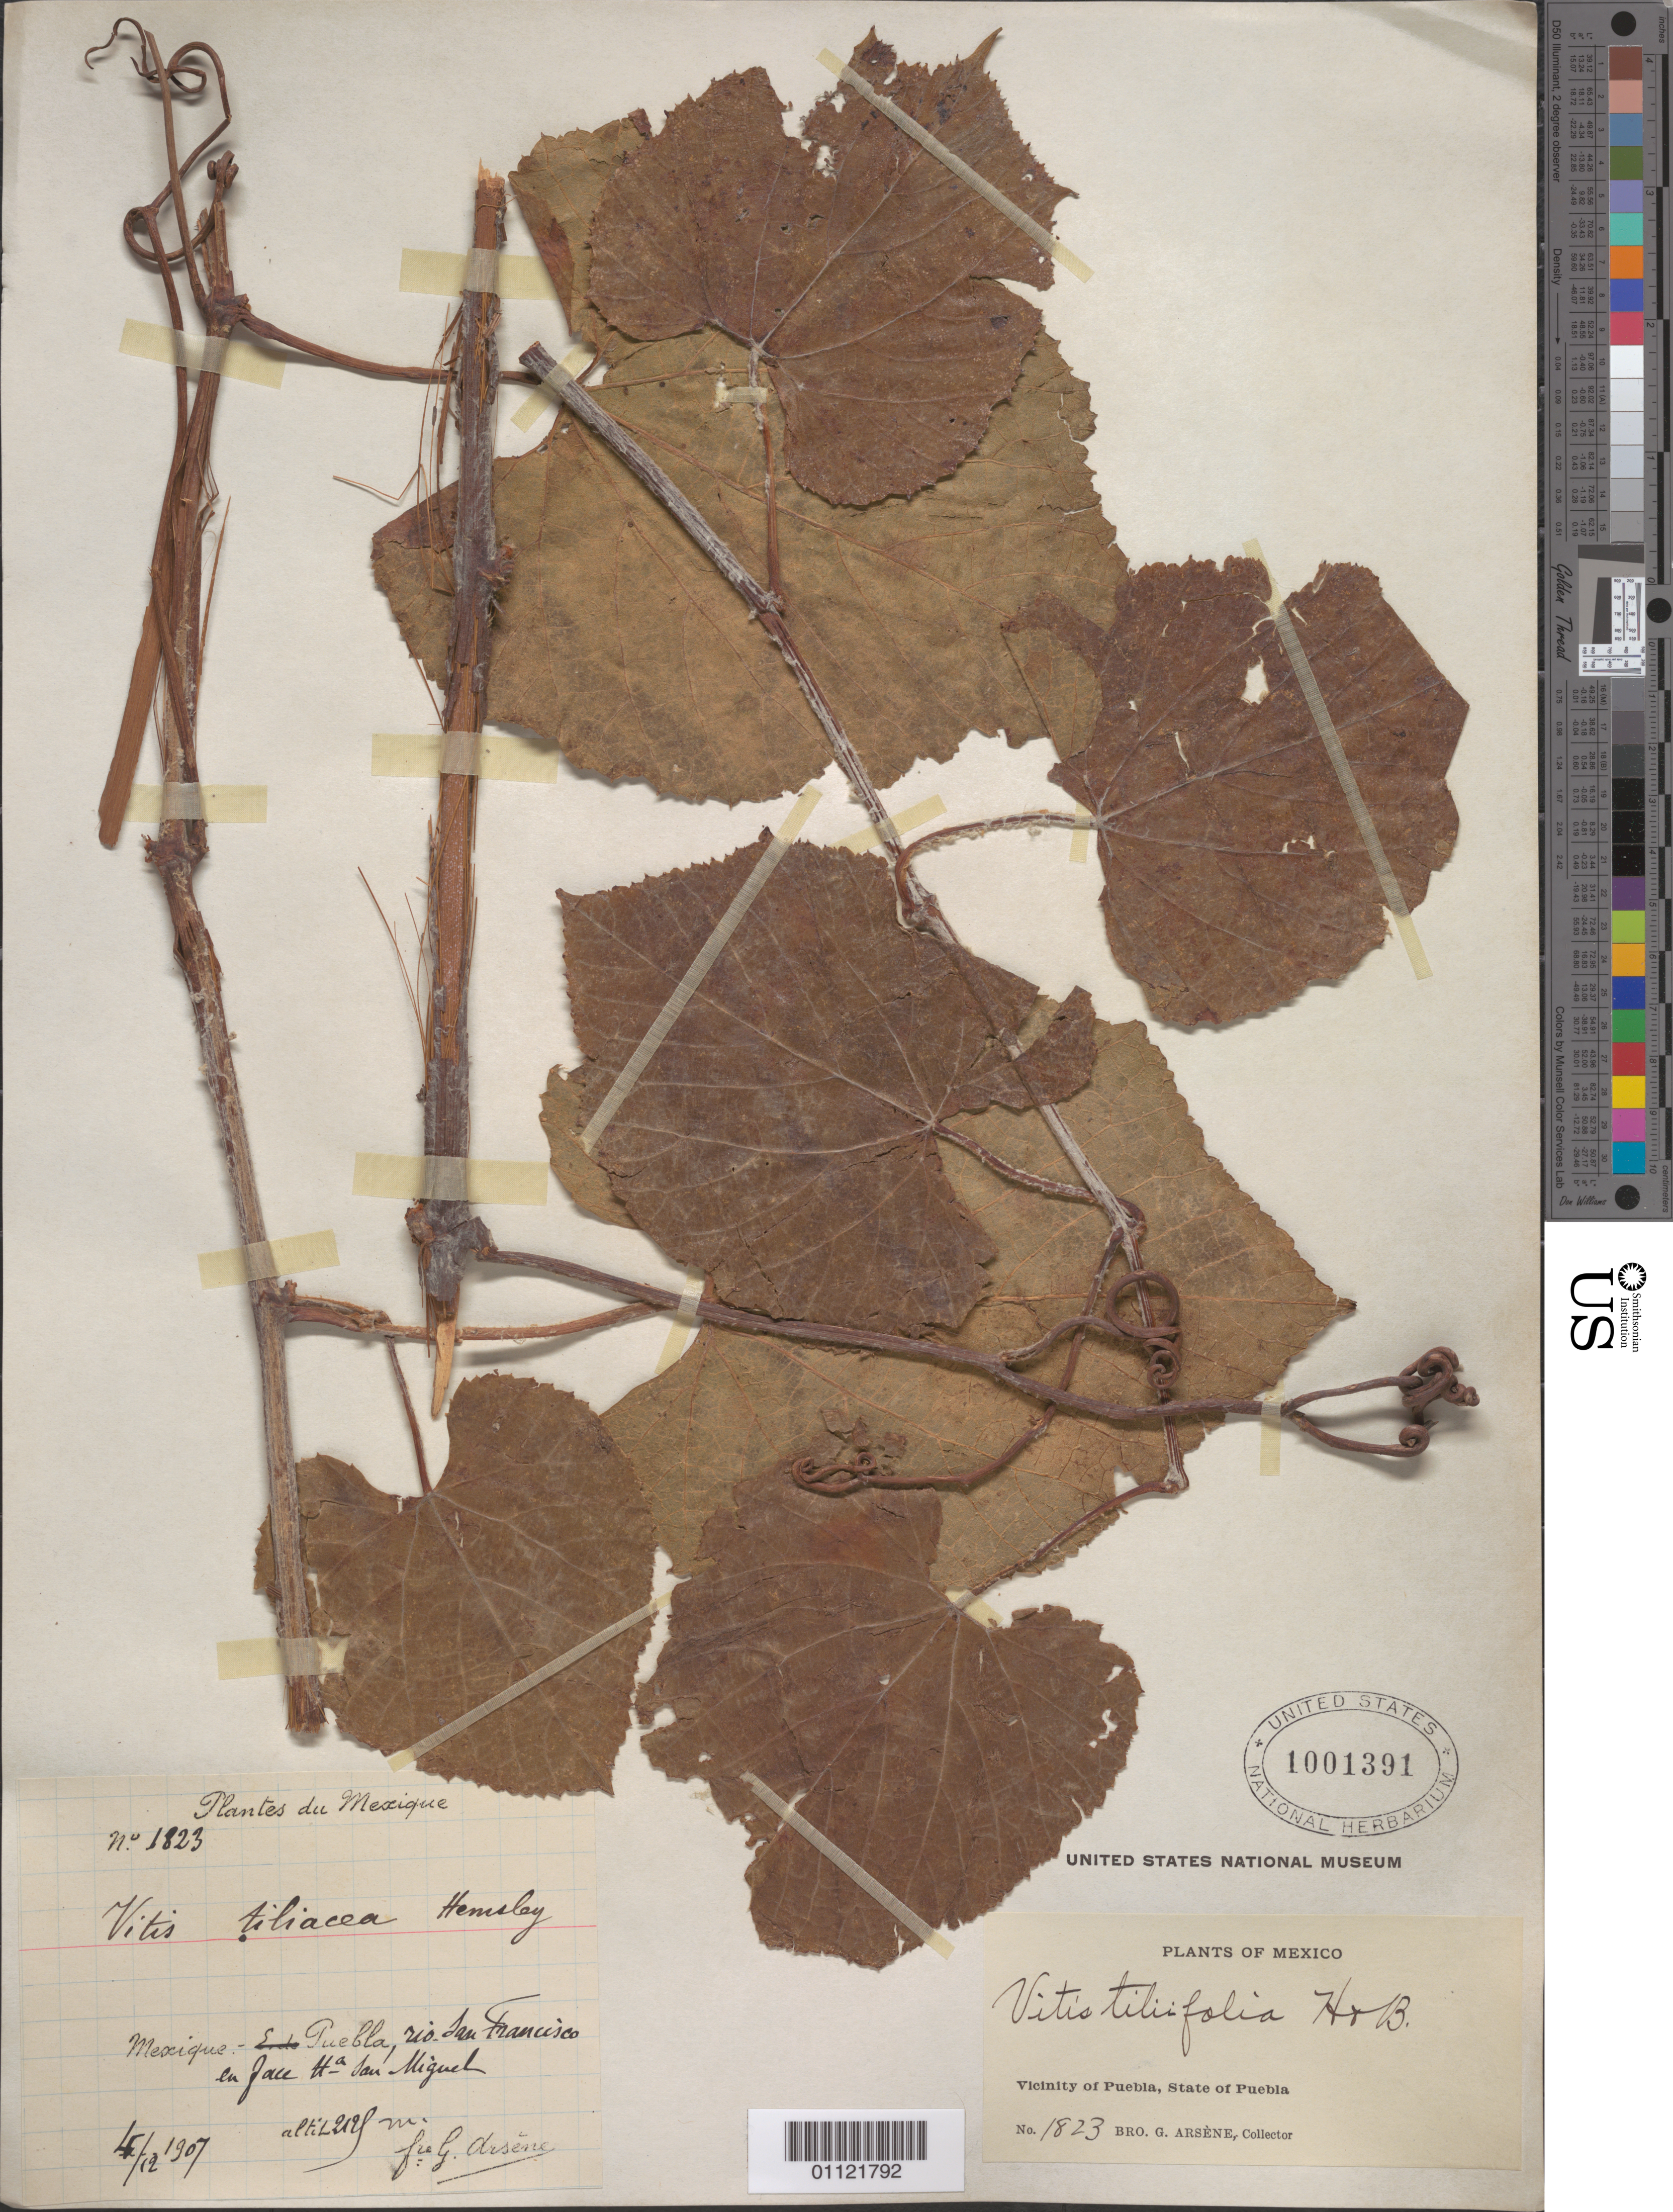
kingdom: Plantae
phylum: Tracheophyta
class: Magnoliopsida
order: Vitales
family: Vitaceae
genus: Vitis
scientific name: Vitis tiliifolia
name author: Humb. & Bonpl. ex Schult.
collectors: Bro. G. Arsène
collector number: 1823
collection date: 1907-04-12 or 1907-12-04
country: Mexico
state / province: Puebla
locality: vicinity of Puebla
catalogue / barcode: US 1001391